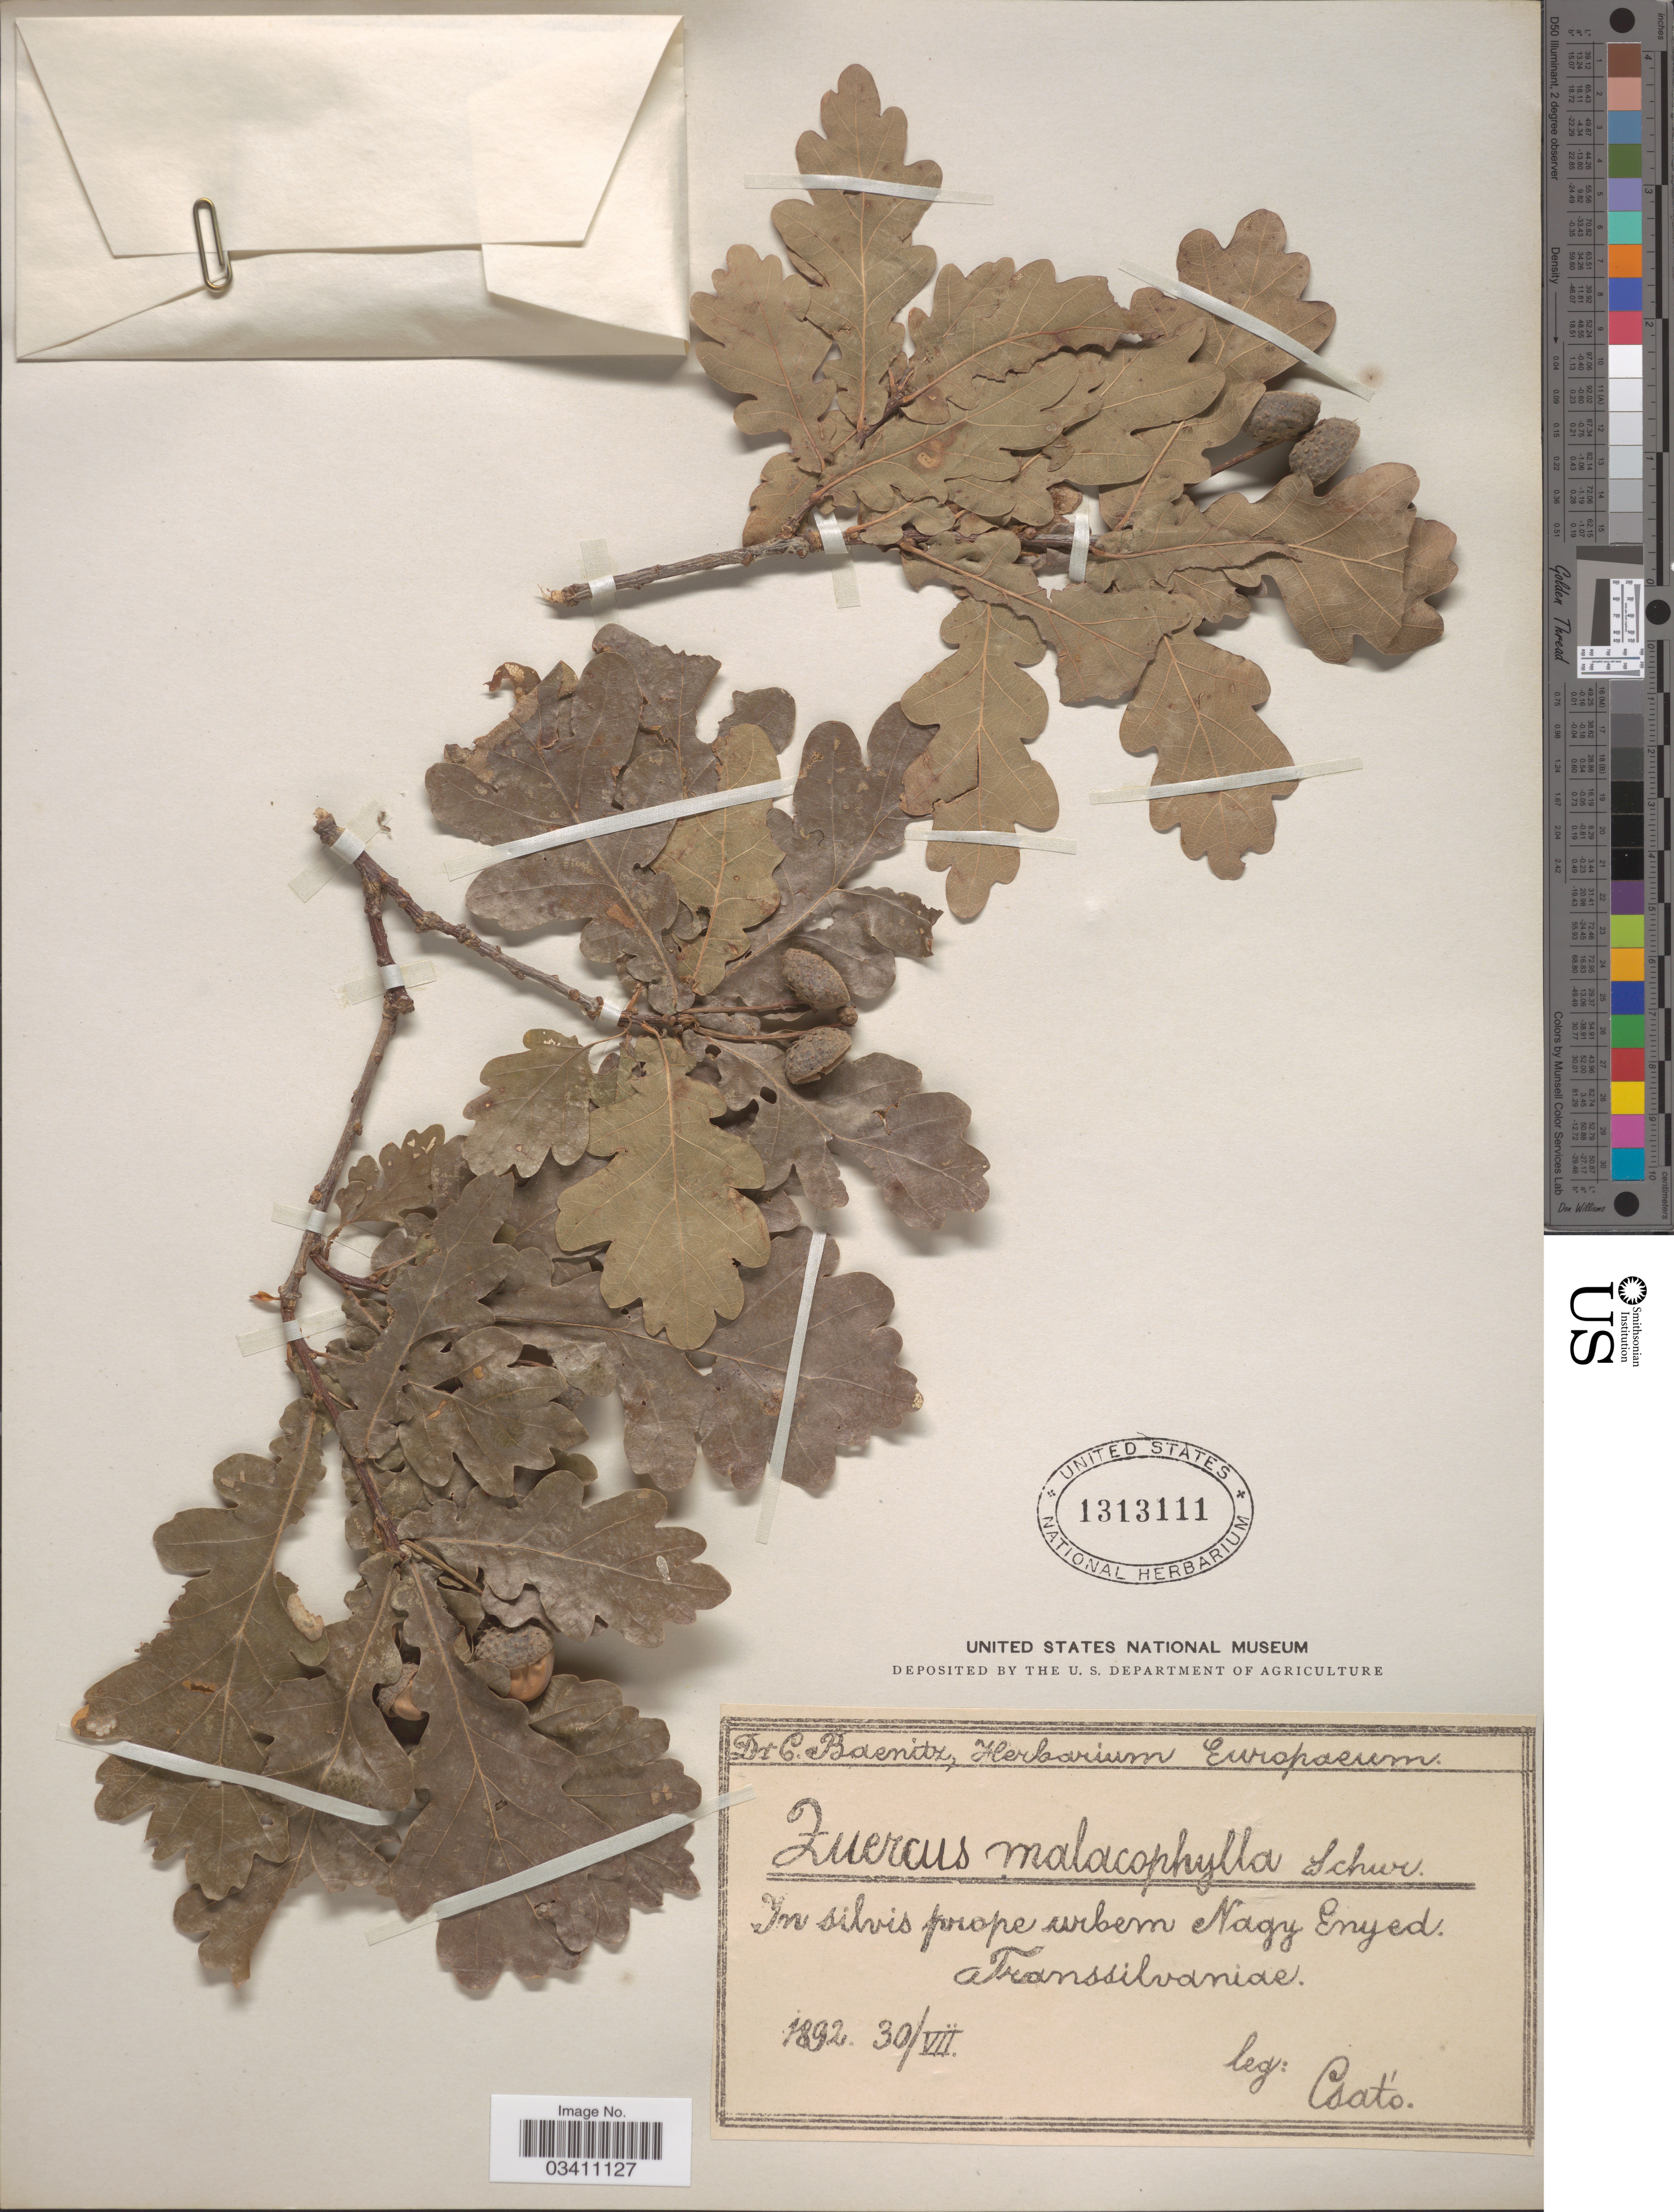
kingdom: Plantae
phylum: Tracheophyta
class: Magnoliopsida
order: Fagales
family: Fagaceae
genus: Quercus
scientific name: Quercus malacophylla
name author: (Schur) Schur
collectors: Csató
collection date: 1892-07-30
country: Romania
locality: In silvis prope urbem Nagy Enyed. Transsilvaniae.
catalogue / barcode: US 1313111